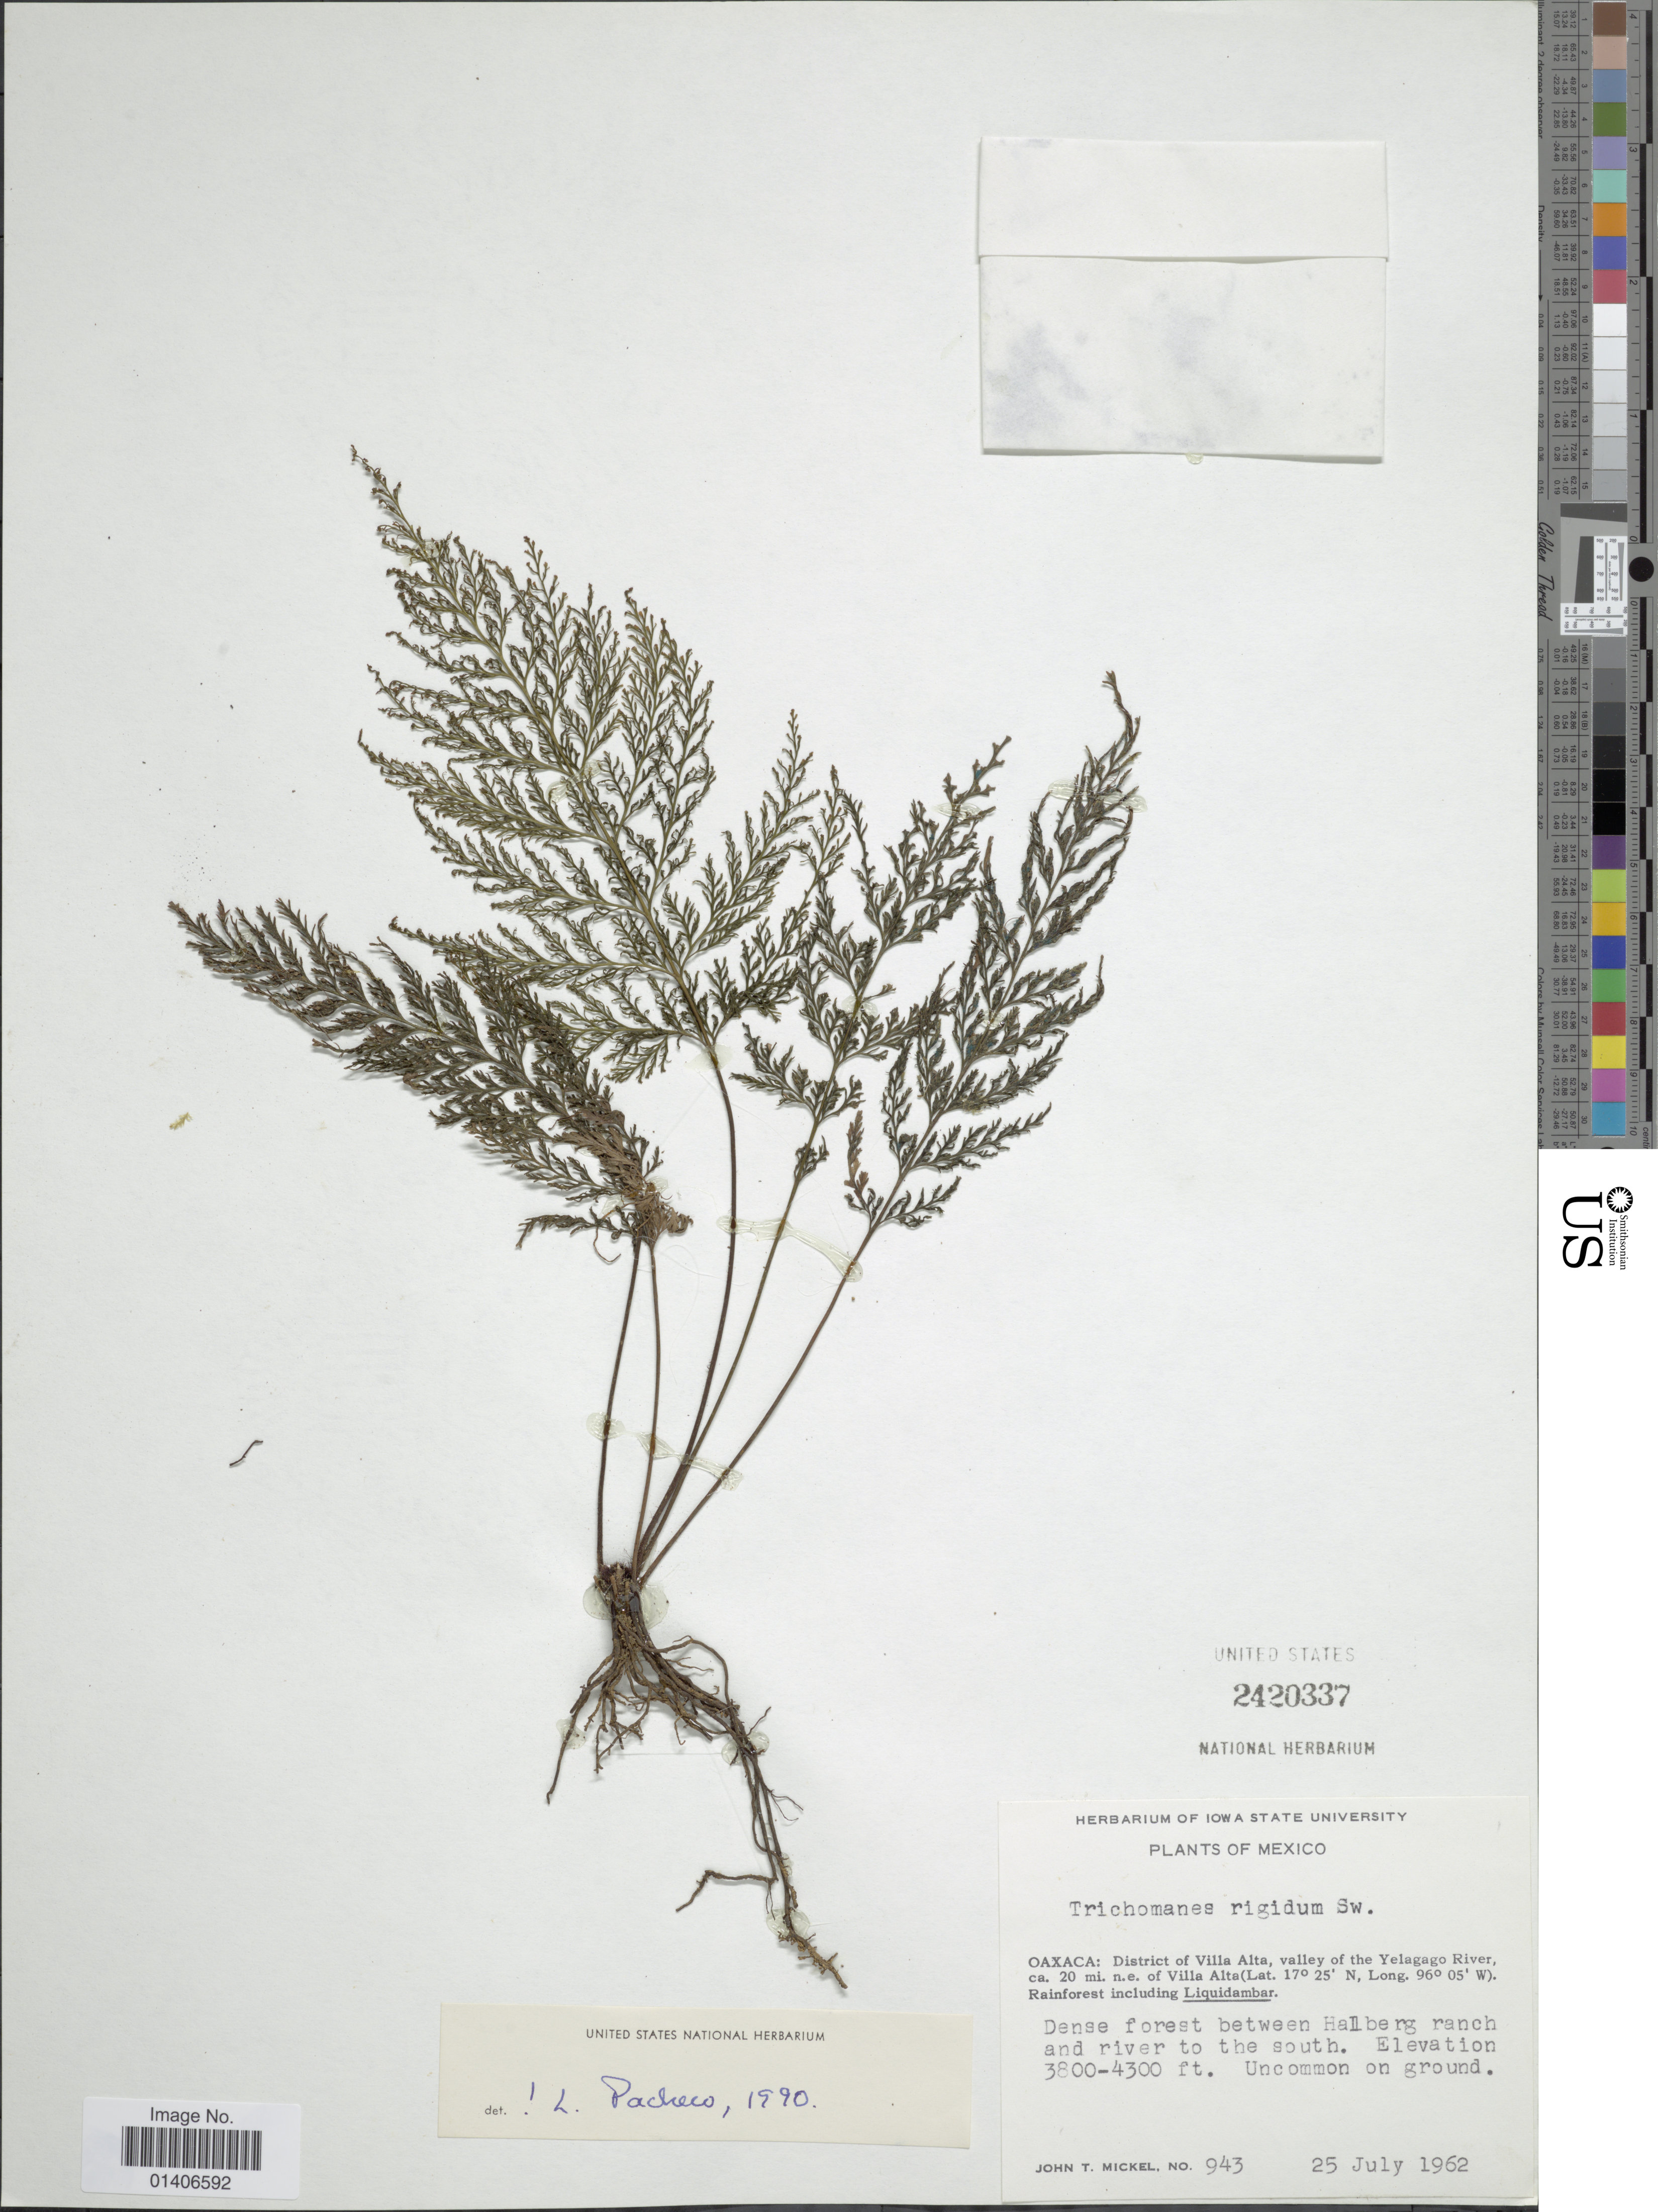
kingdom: Plantae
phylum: Tracheophyta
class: Polypodiopsida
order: Hymenophyllales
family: Hymenophyllaceae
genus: Abrodictyum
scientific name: Abrodictyum rigidum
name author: (Sw.) Ebihara & Dubuisson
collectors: J. T. Mickel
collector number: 943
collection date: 1962-07-25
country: Mexico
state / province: Oaxaca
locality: District of Villa Alta, valley of the Yelagago River, ca. 20 mi. n.e. of Villa Alta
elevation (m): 1158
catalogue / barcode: US 2420337